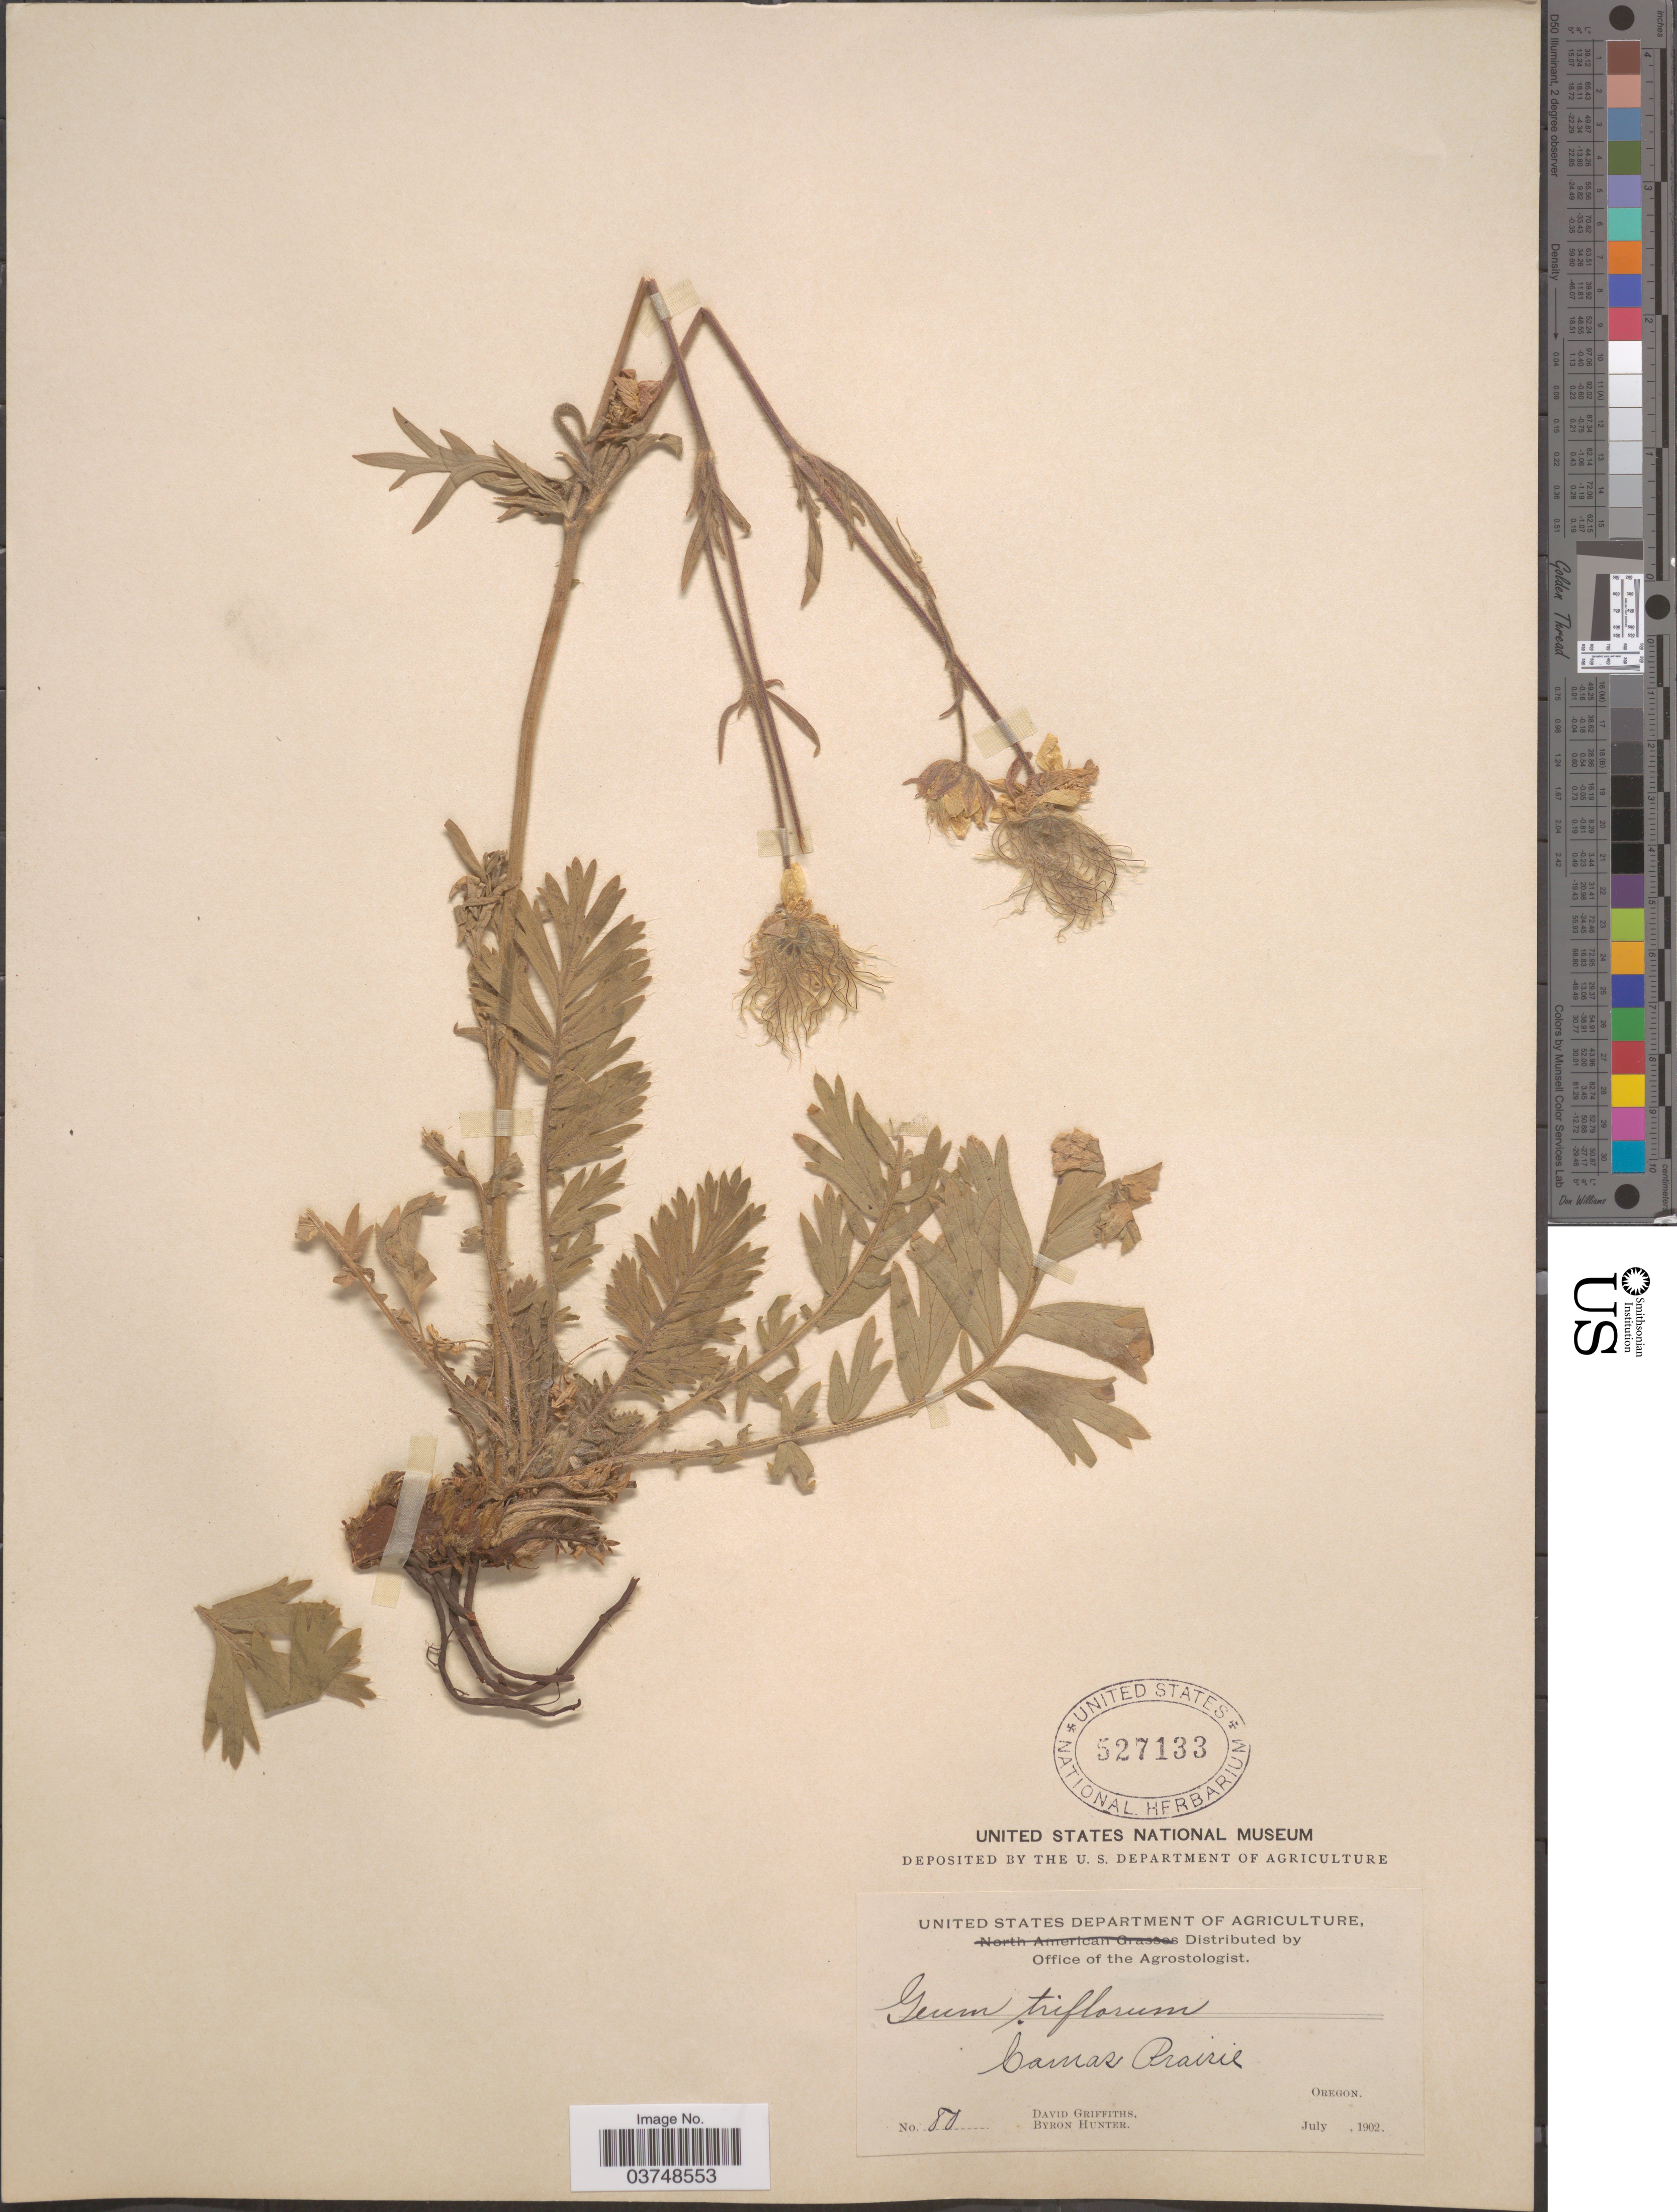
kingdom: Plantae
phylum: Tracheophyta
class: Magnoliopsida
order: Rosales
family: Rosaceae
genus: Geum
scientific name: Geum triflorum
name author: Pursh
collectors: D. Griffiths & B. Hunter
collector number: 80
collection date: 1902-07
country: United States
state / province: Oregon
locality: Camas Prairie.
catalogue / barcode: US 527133